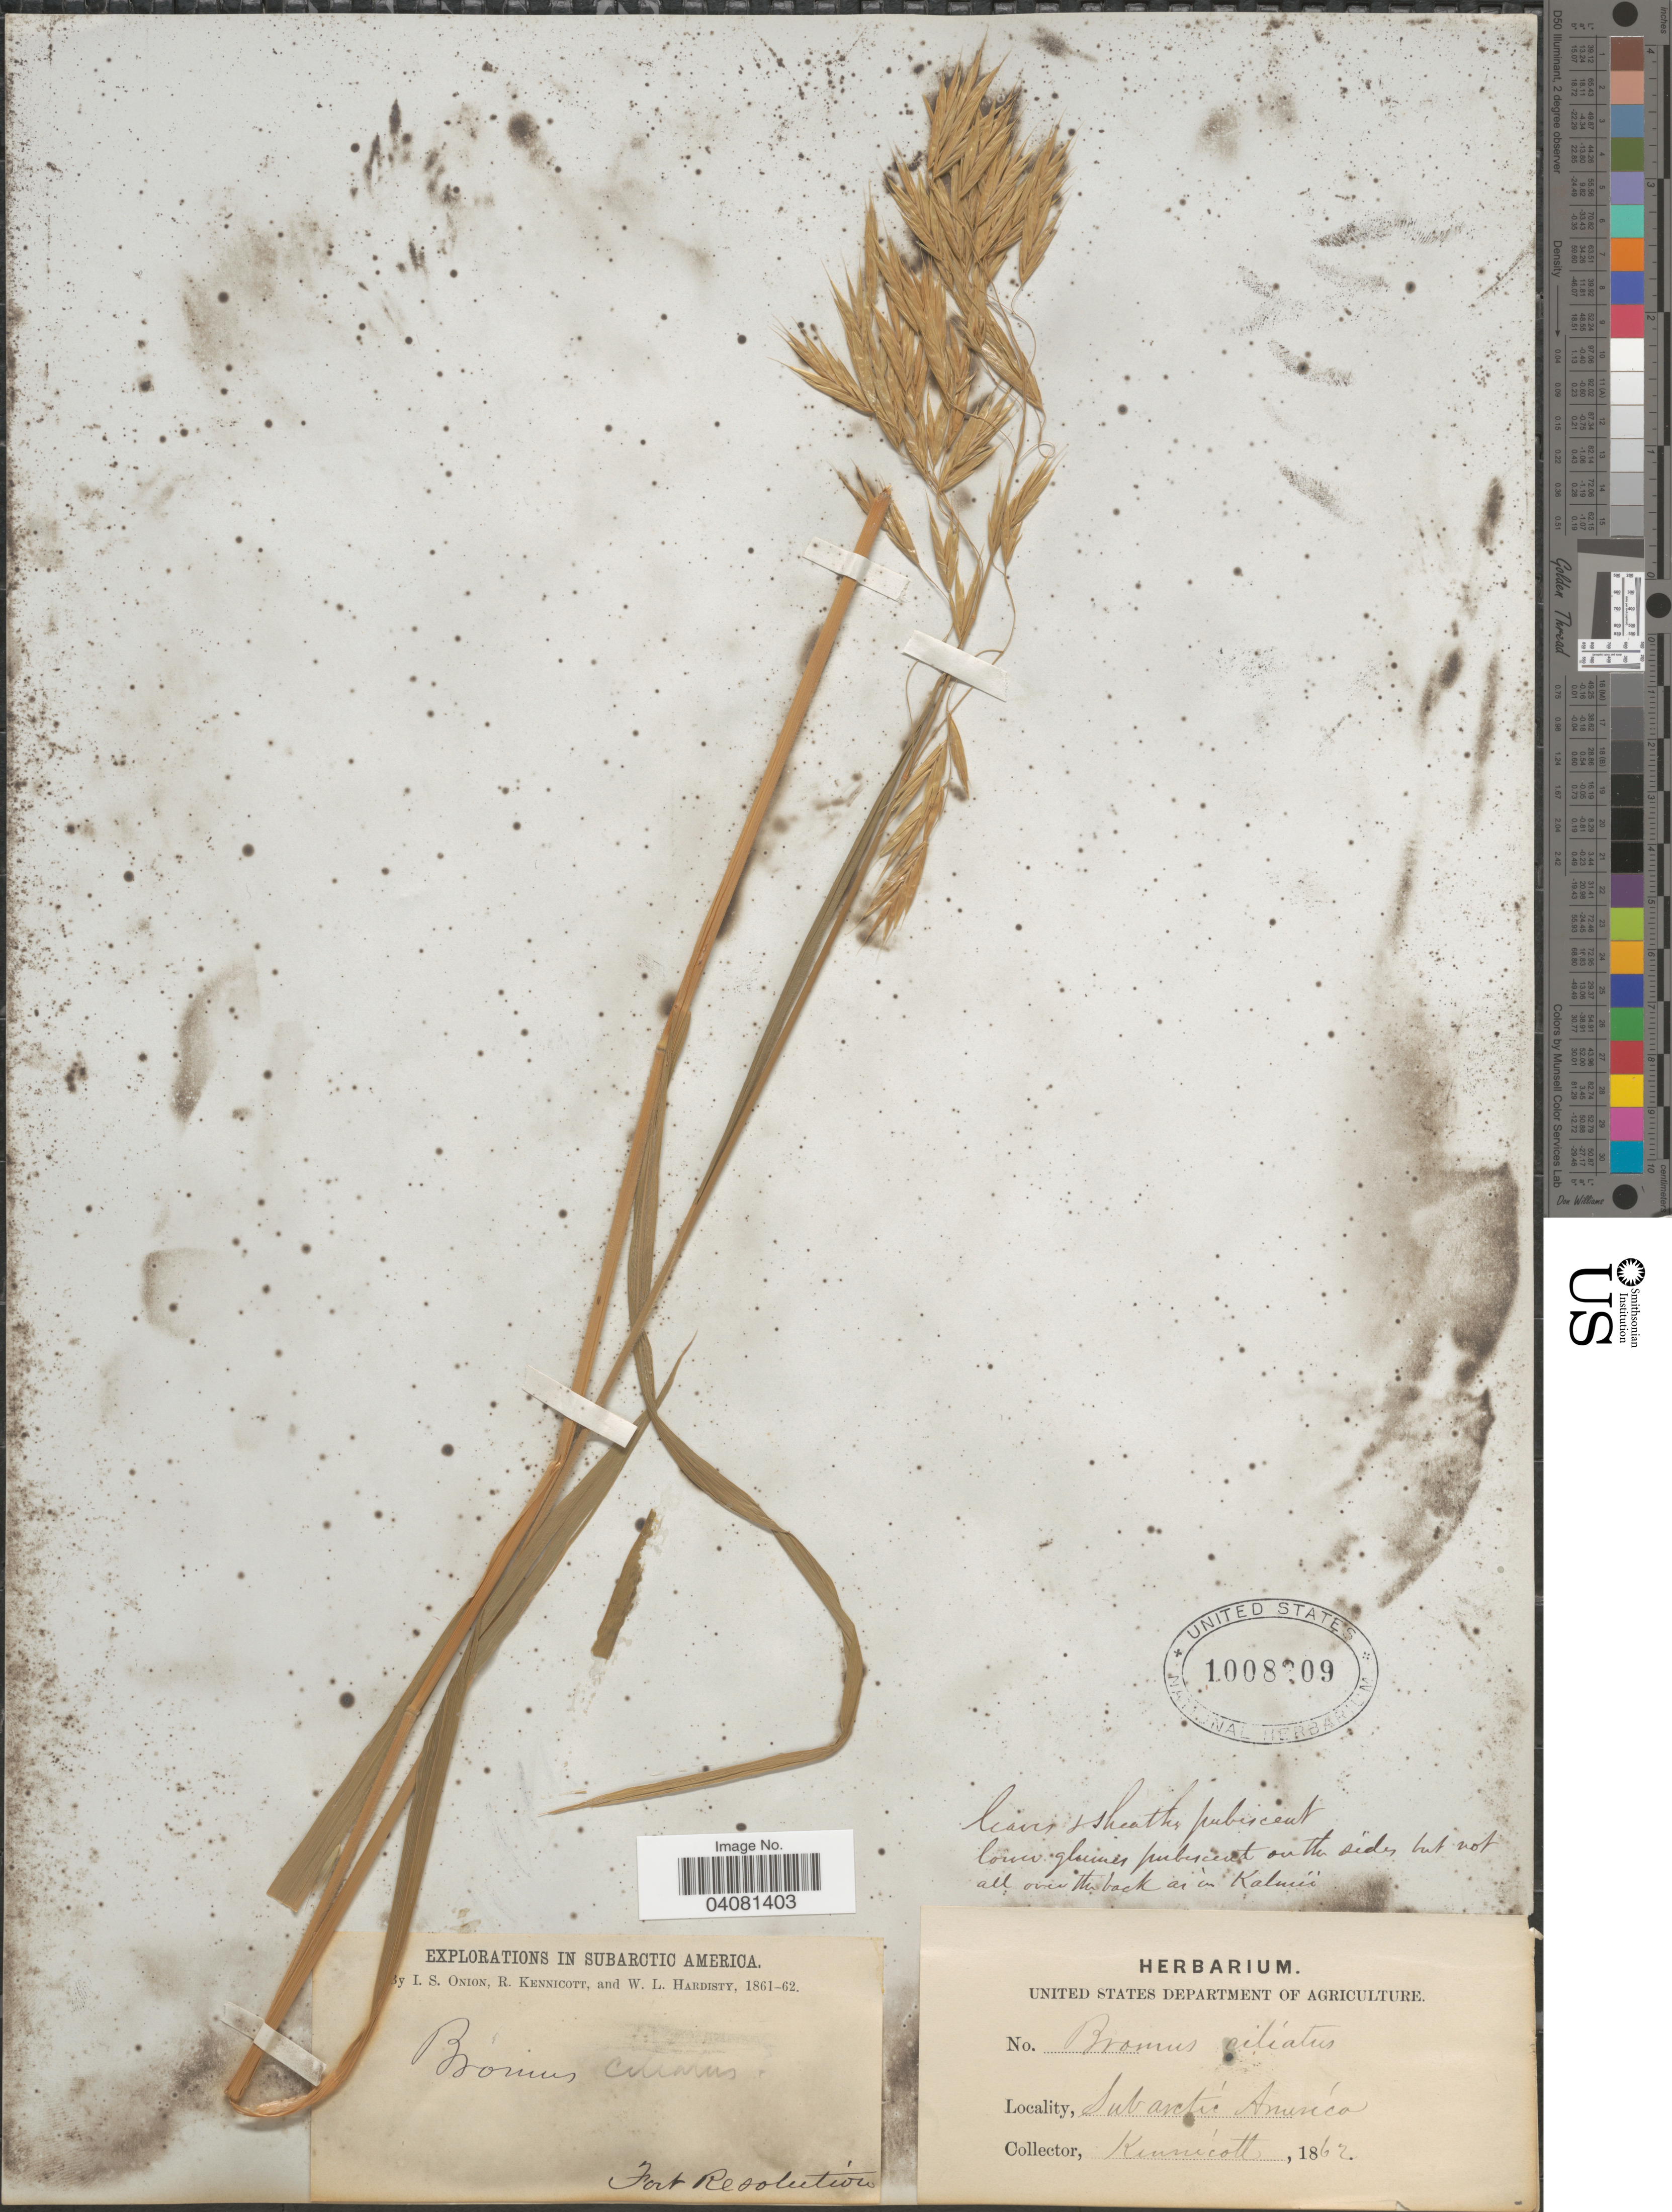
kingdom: Plantae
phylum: Tracheophyta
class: Liliopsida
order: Poales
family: Poaceae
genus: Bromus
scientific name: Bromus ciliatus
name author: L.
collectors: L. Onion, R. Kennicott & W. Hardisty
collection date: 1862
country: Canada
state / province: Northwest Territories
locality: Explorations in Subarctic America. Fort Resolution.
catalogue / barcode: US 1008209